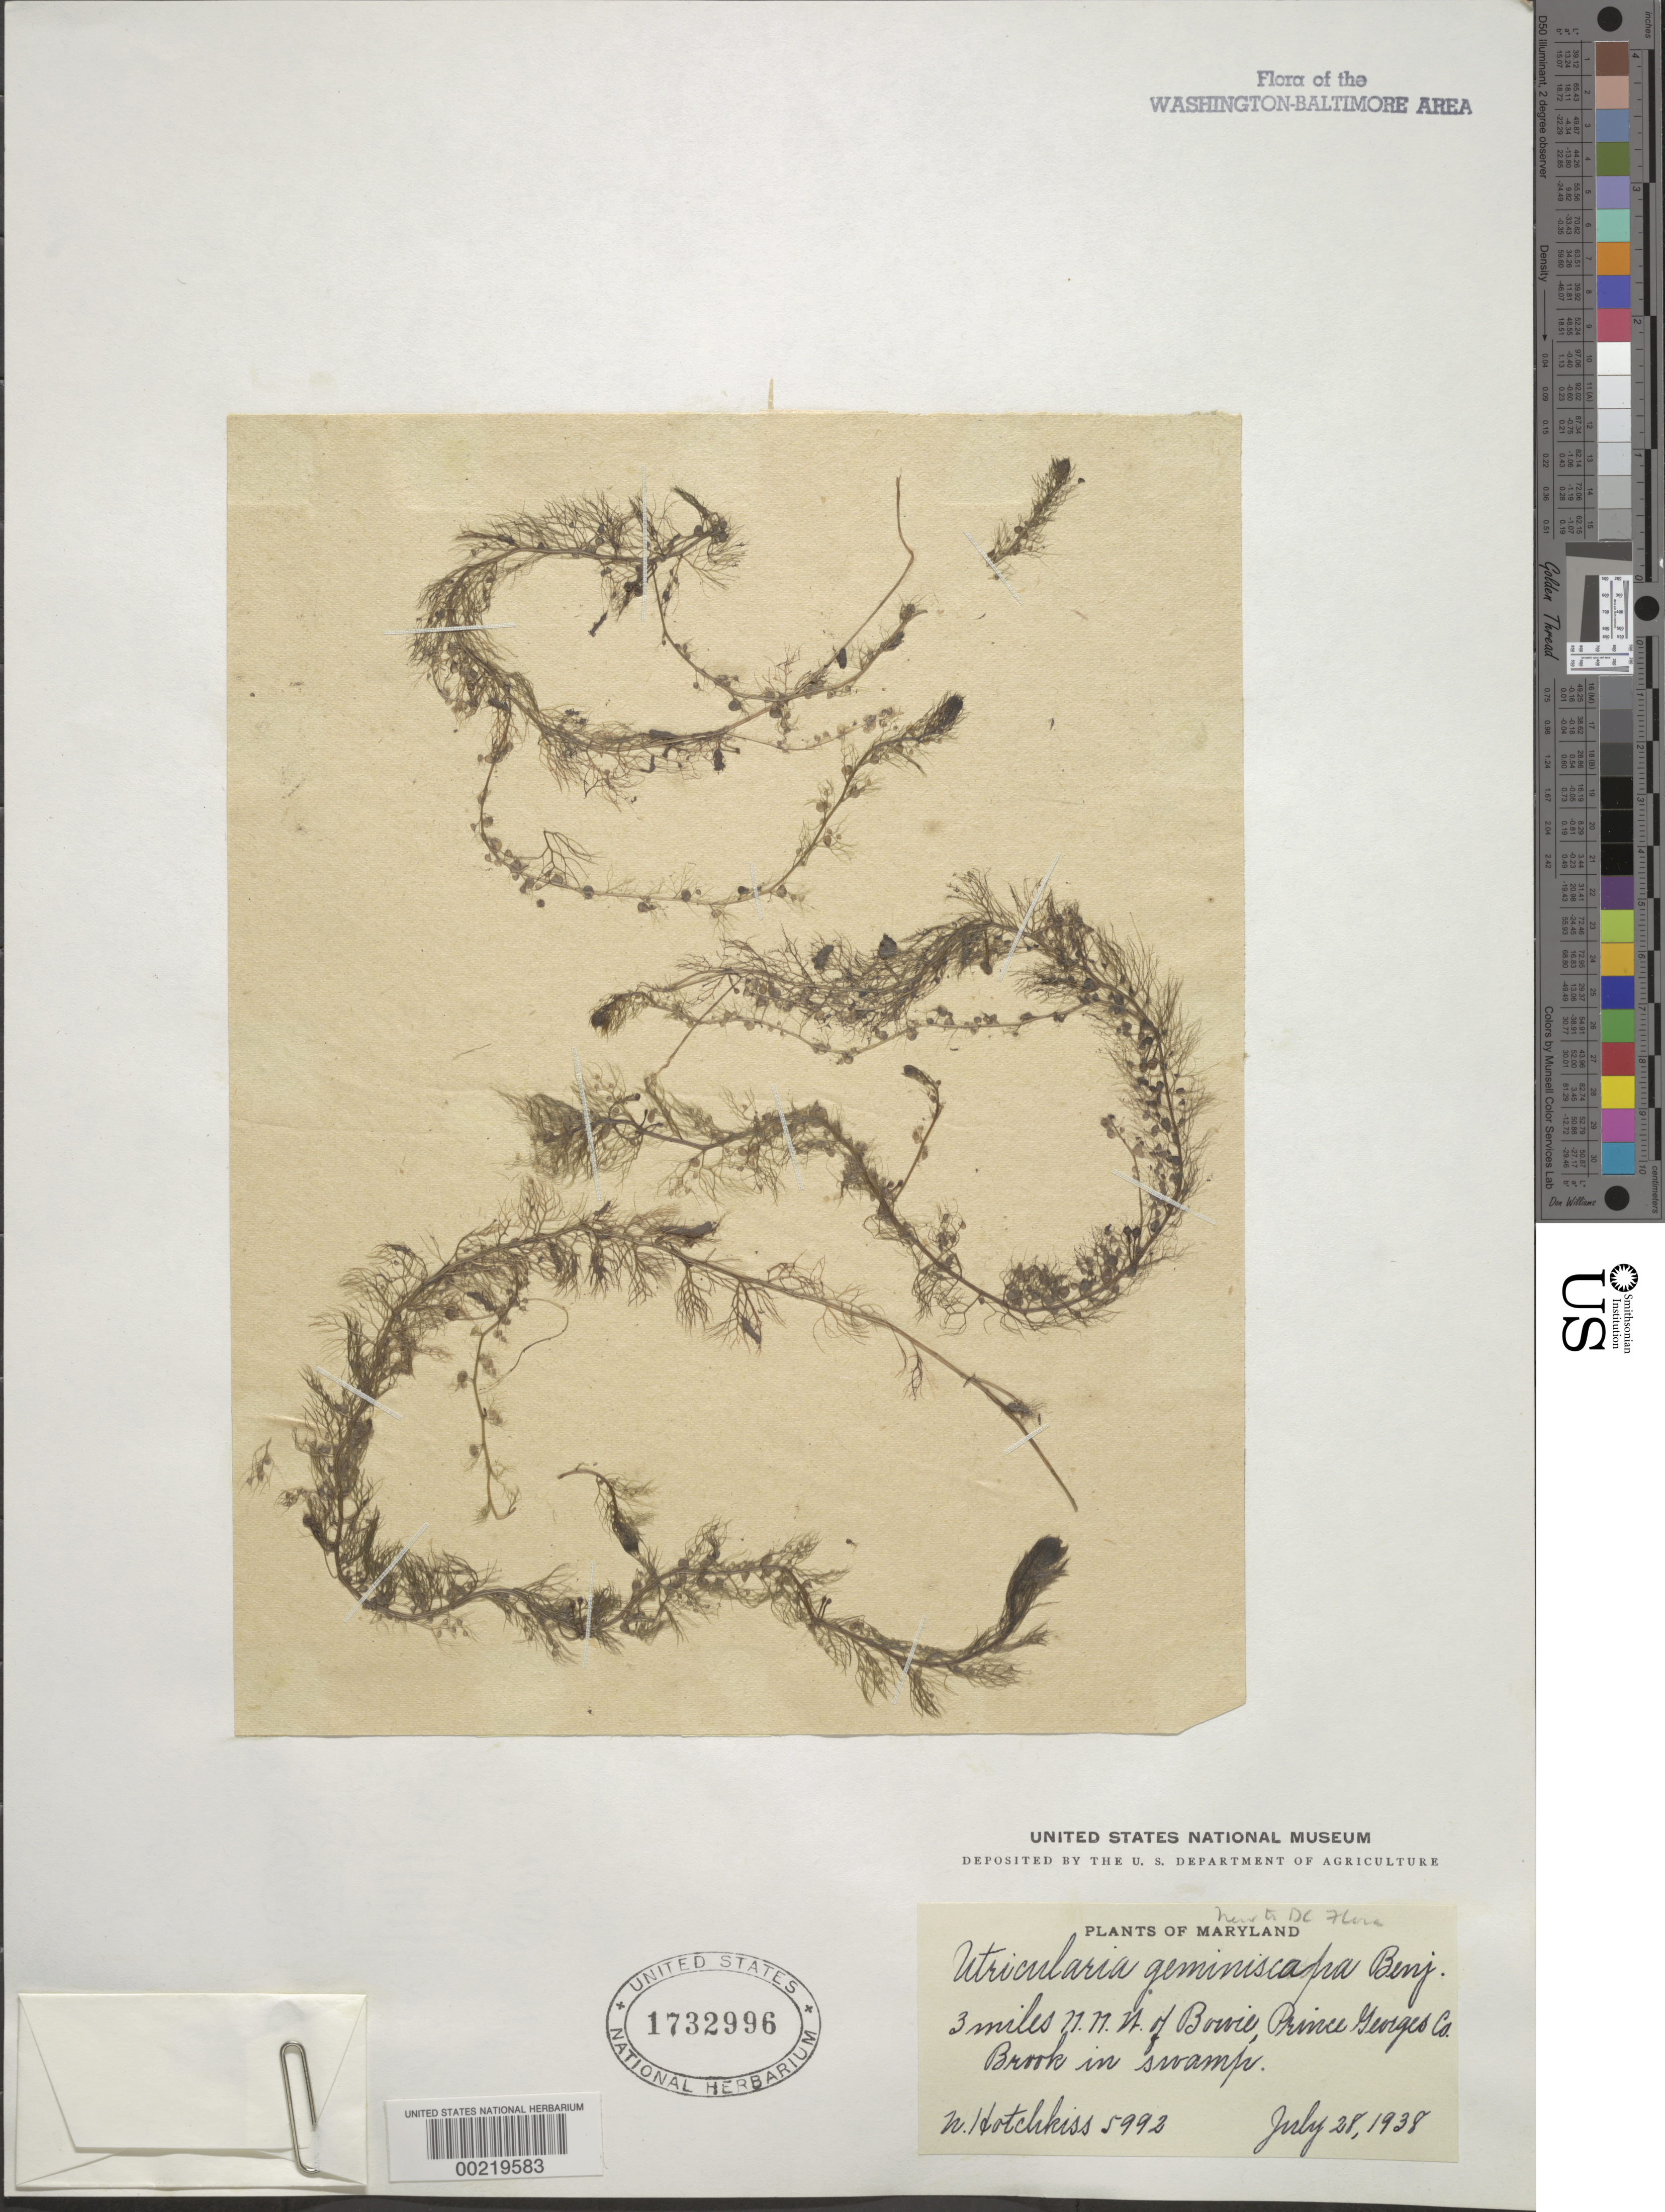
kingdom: Plantae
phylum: Tracheophyta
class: Magnoliopsida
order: Lamiales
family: Lentibulariaceae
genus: Utricularia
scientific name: Utricularia geminiscapa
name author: Benj.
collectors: N. Hotchkiss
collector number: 5992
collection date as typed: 28 Jul 1938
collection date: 1938-07-28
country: United States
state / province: Maryland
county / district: Prince George's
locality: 3 mi. NWN of Bowie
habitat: Brook in swamp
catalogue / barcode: US 1732996